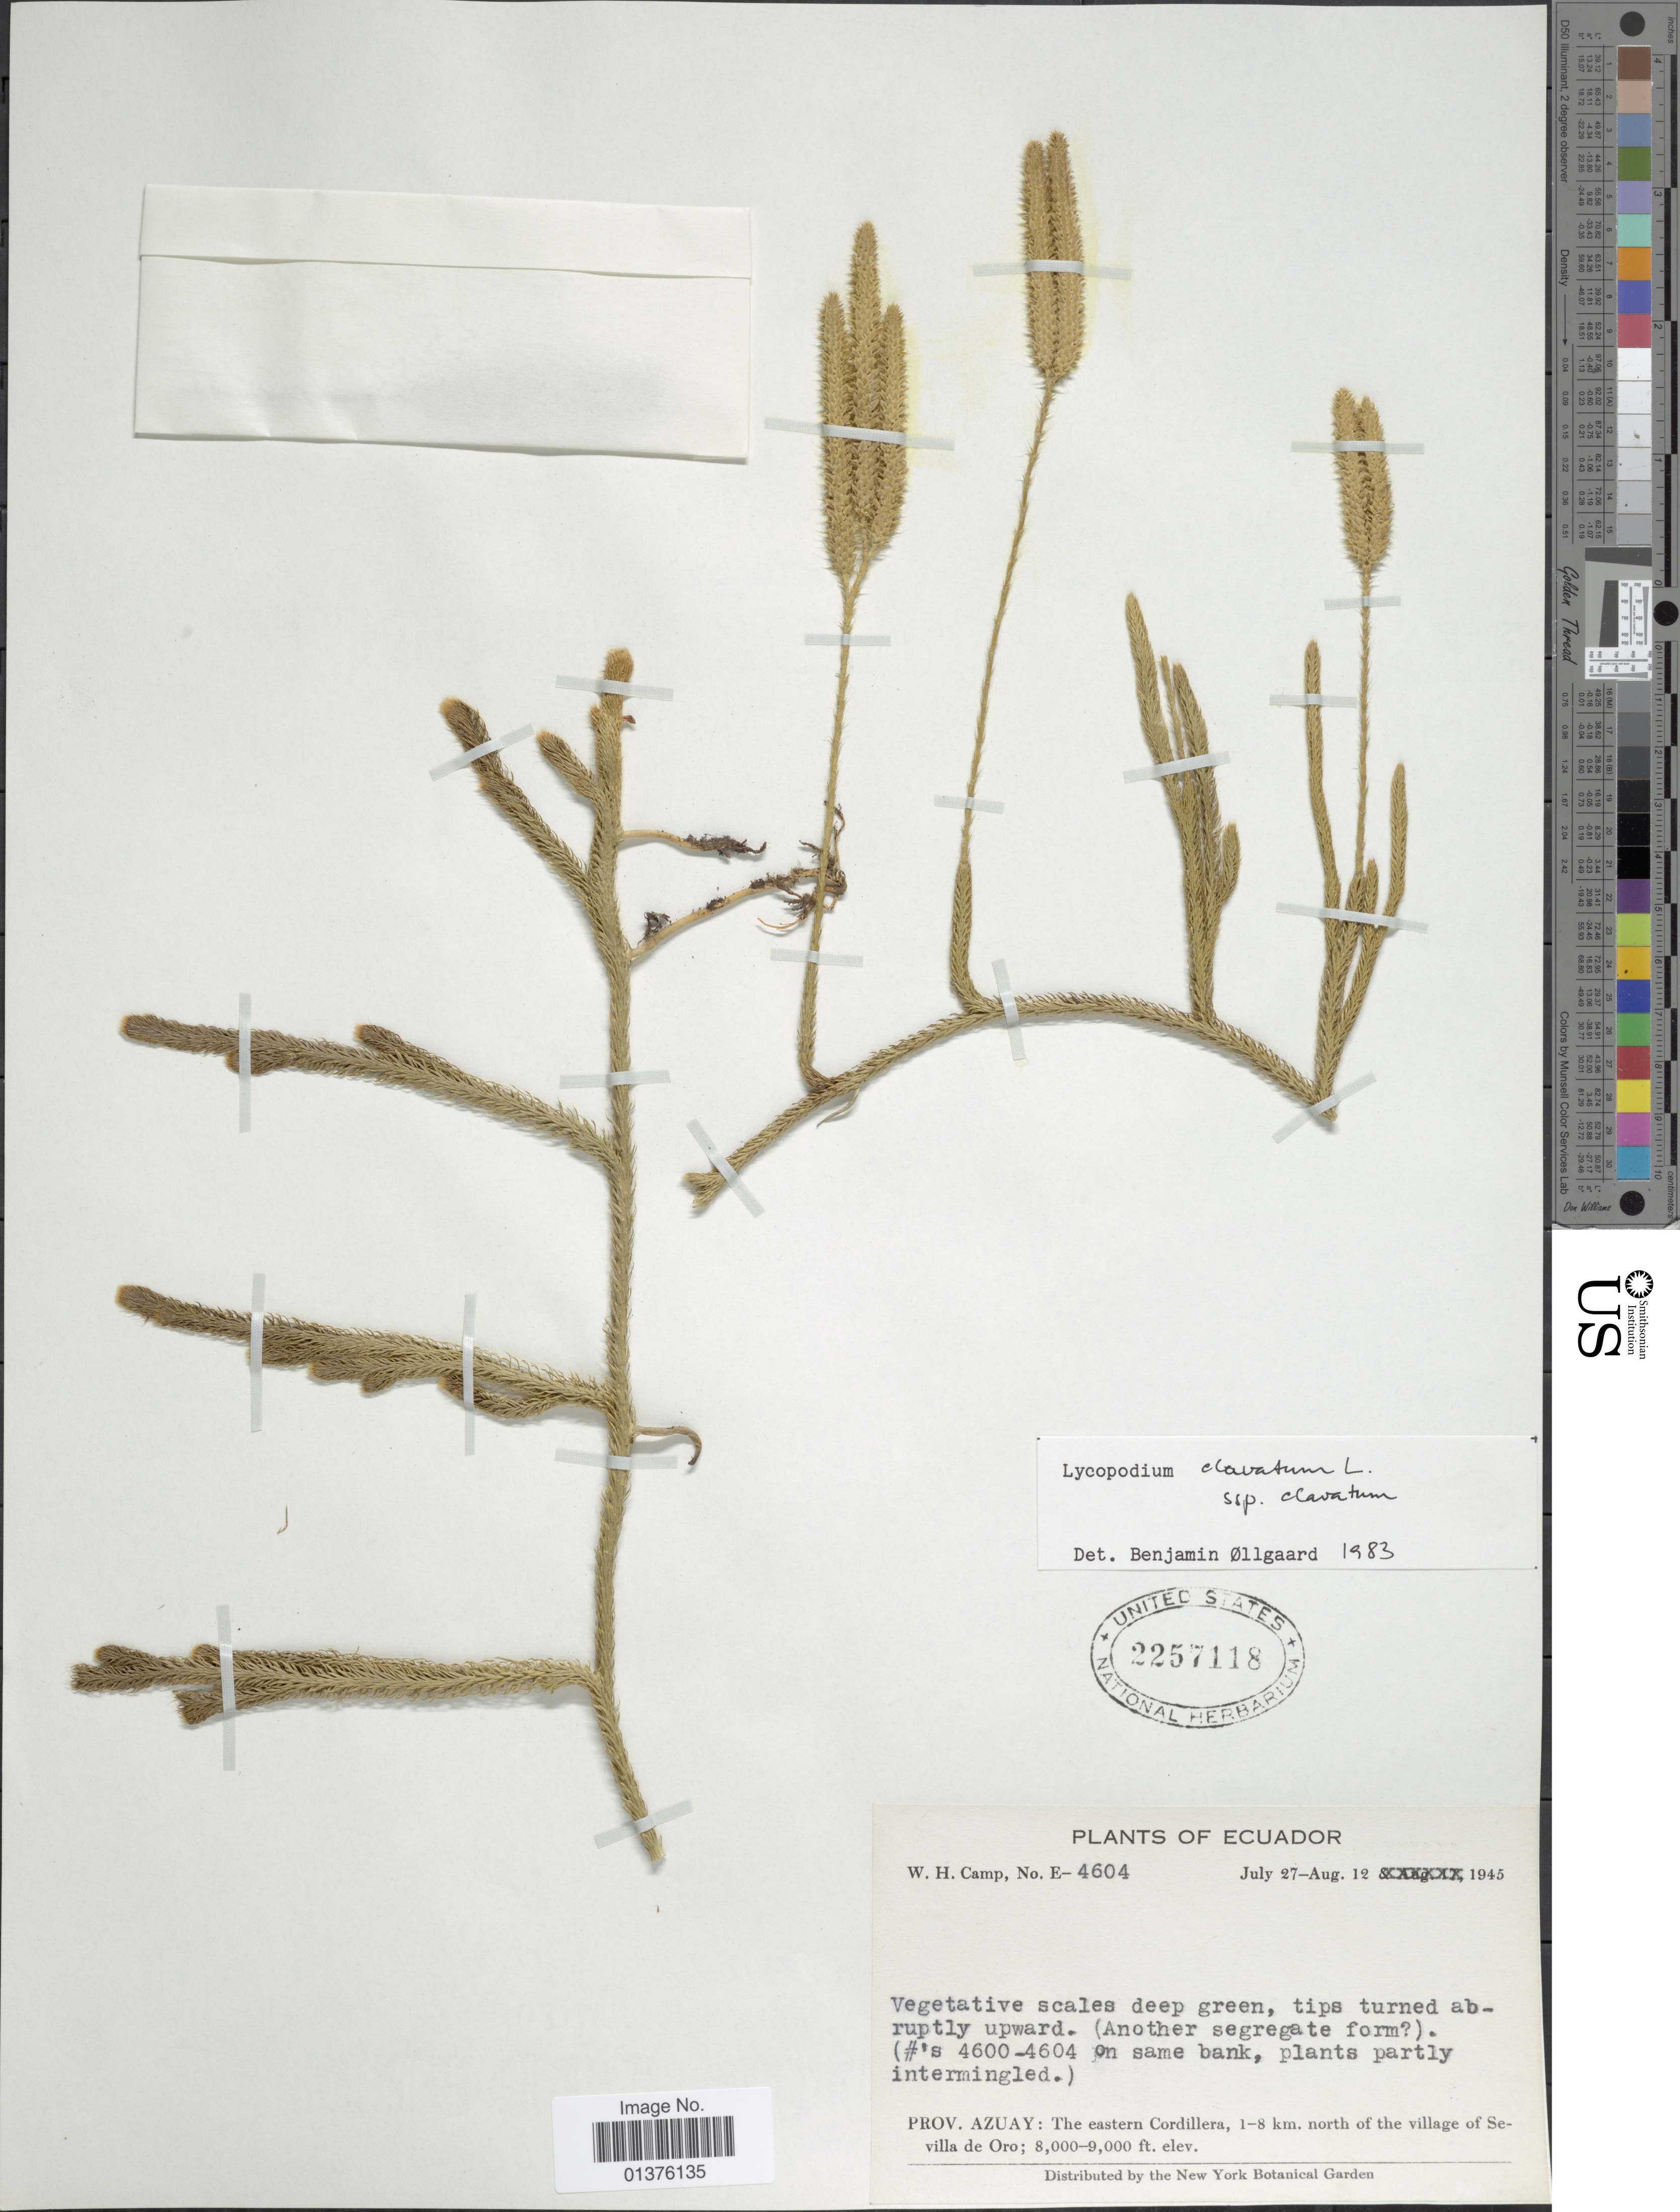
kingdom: Plantae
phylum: Tracheophyta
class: Lycopodiopsida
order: Lycopodiales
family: Lycopodiaceae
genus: Lycopodium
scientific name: Lycopodium clavatum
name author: L.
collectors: W. H. Camp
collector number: E-4604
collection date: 1945-08-12/1945-08-27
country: Ecuador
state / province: Azuay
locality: The eastern Cordillera, 1-8km north of the village of Sevilla de Oro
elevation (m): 2438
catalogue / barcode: US 2257118